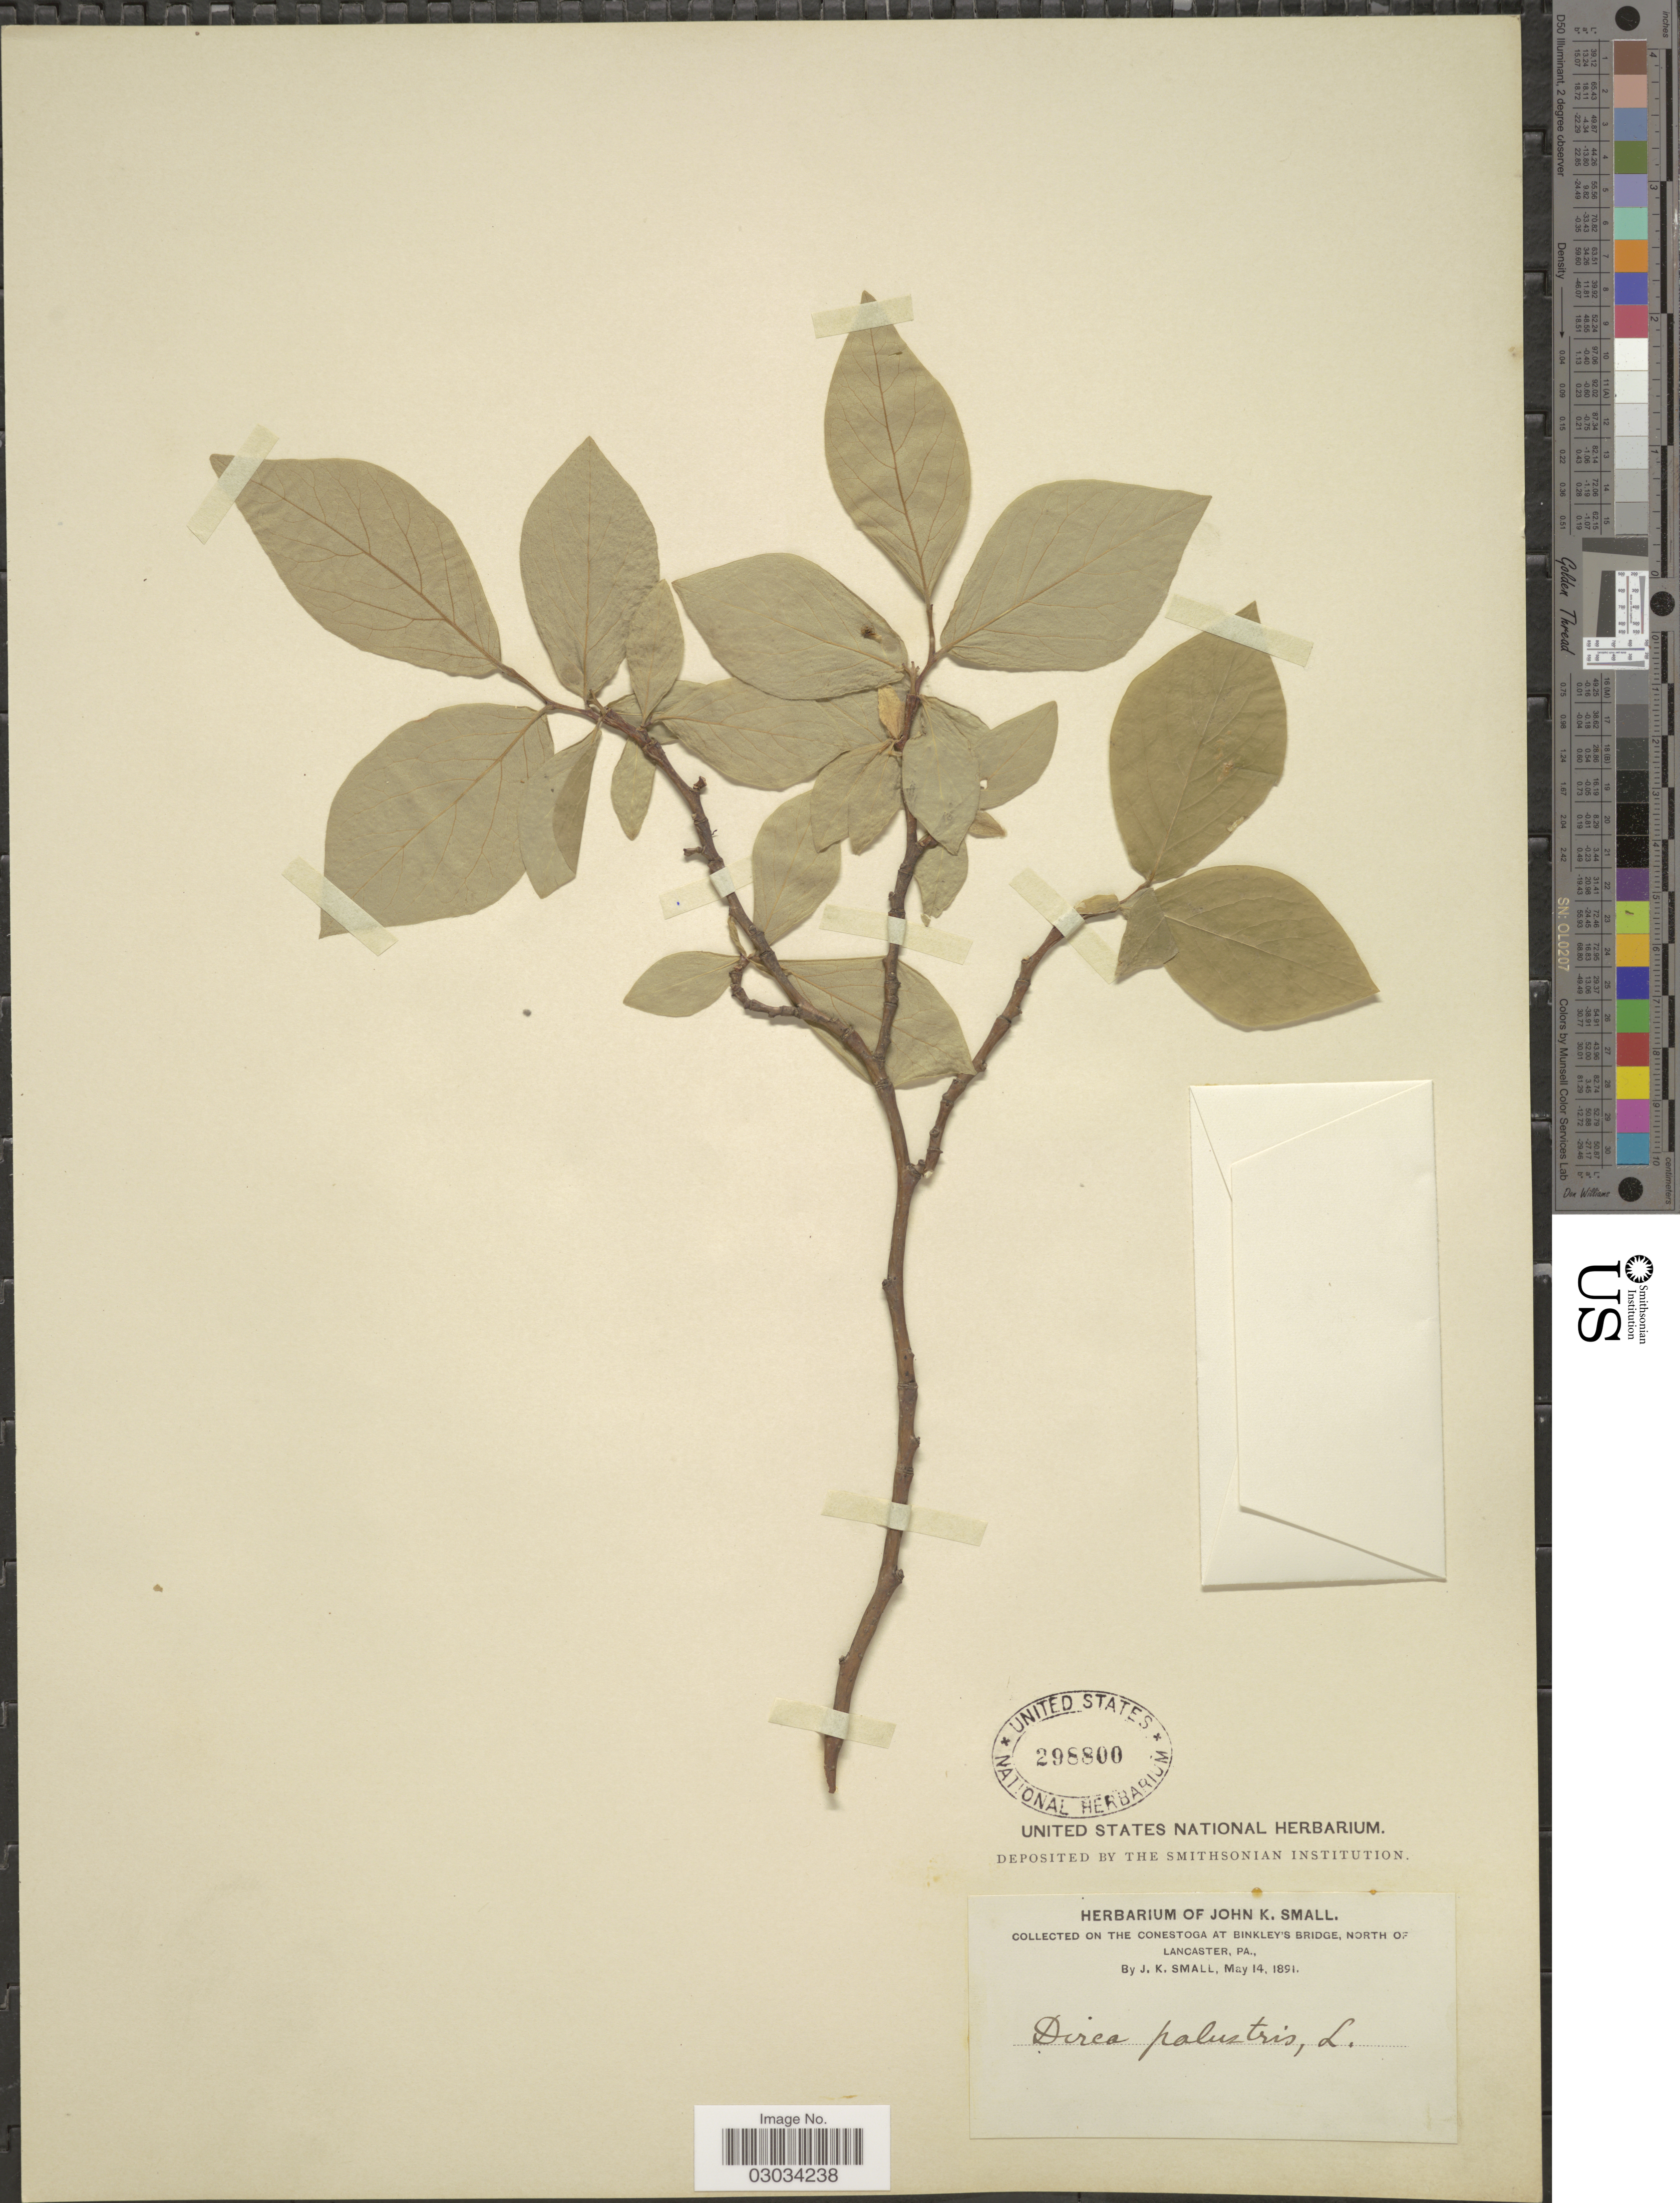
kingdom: Plantae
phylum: Tracheophyta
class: Magnoliopsida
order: Malvales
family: Thymelaeaceae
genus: Dirca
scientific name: Dirca palustris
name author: L.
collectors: J. K. Small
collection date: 1891-05-14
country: United States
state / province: Pennsylvania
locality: On the Conestoga at Blinkey's Bridge, north of Lancaster.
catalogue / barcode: US 298800